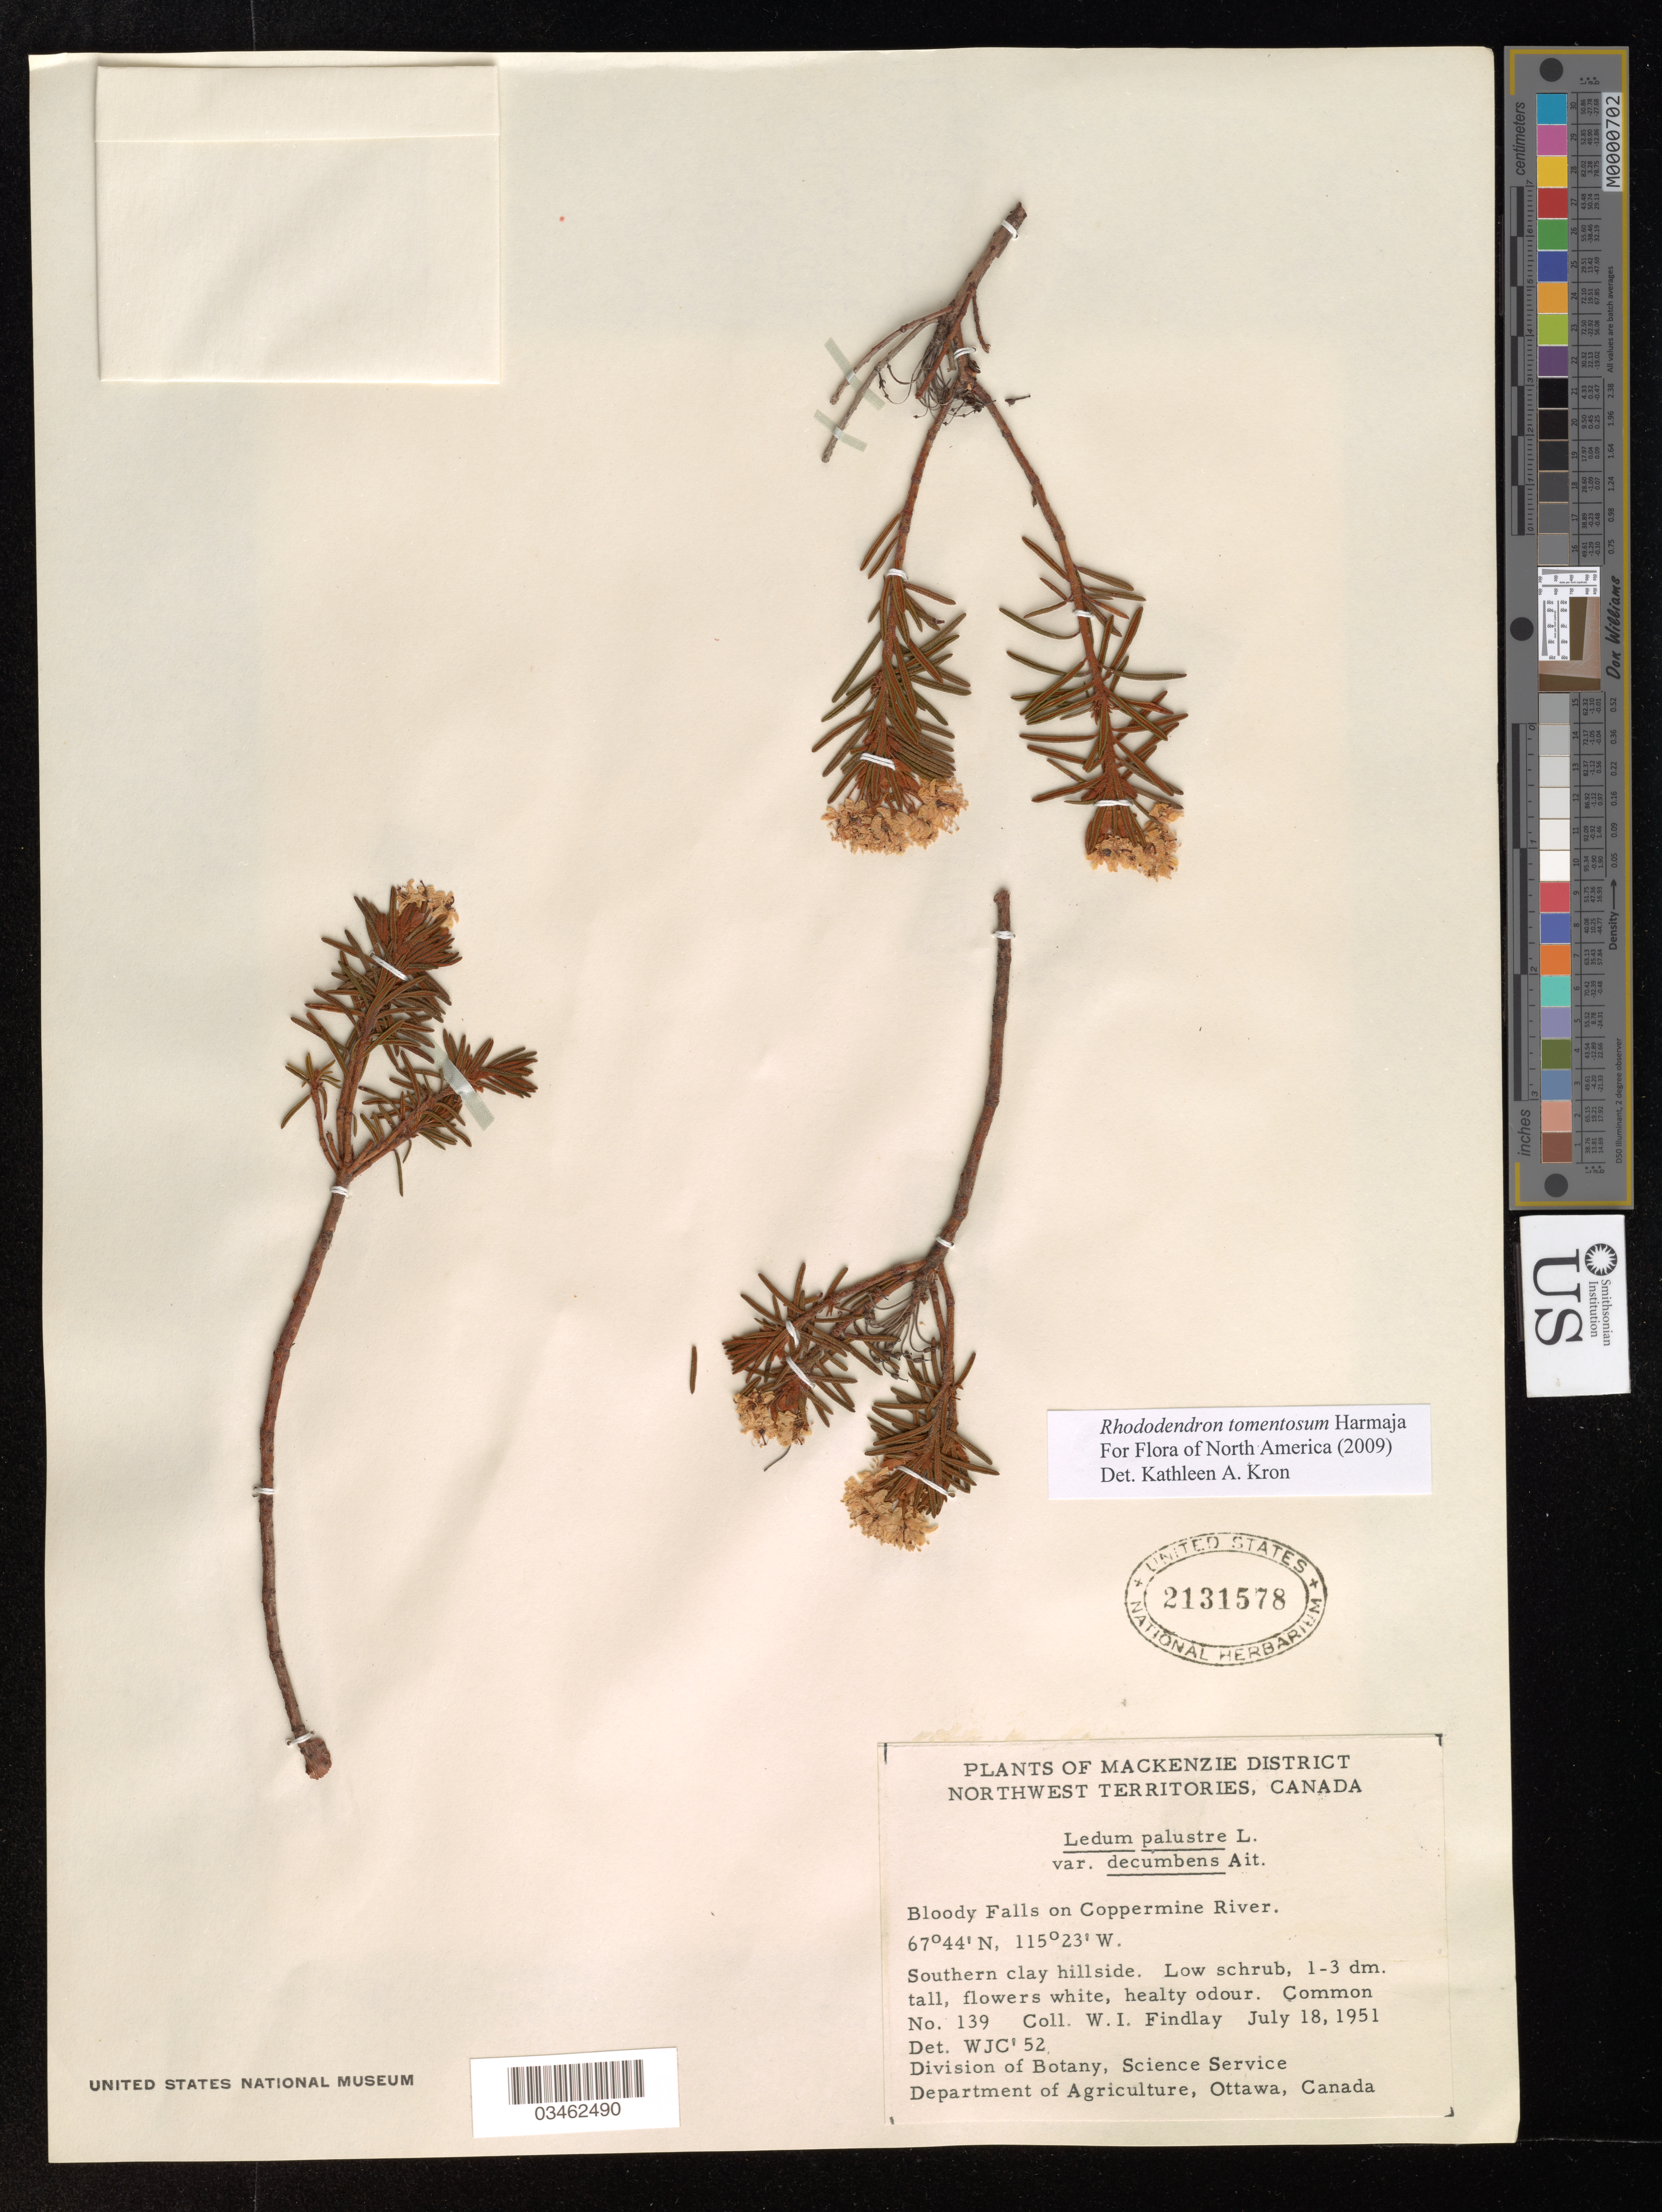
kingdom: Plantae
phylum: Tracheophyta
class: Magnoliopsida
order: Ericales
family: Ericaceae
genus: Rhododendron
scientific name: Rhododendron tomentosum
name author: Harmaja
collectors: W. Findley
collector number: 139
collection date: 1951-07-18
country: Canada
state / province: Northwest Territories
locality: Mackenzie District. Bloody Falls on Coppermine River.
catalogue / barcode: US 2131578